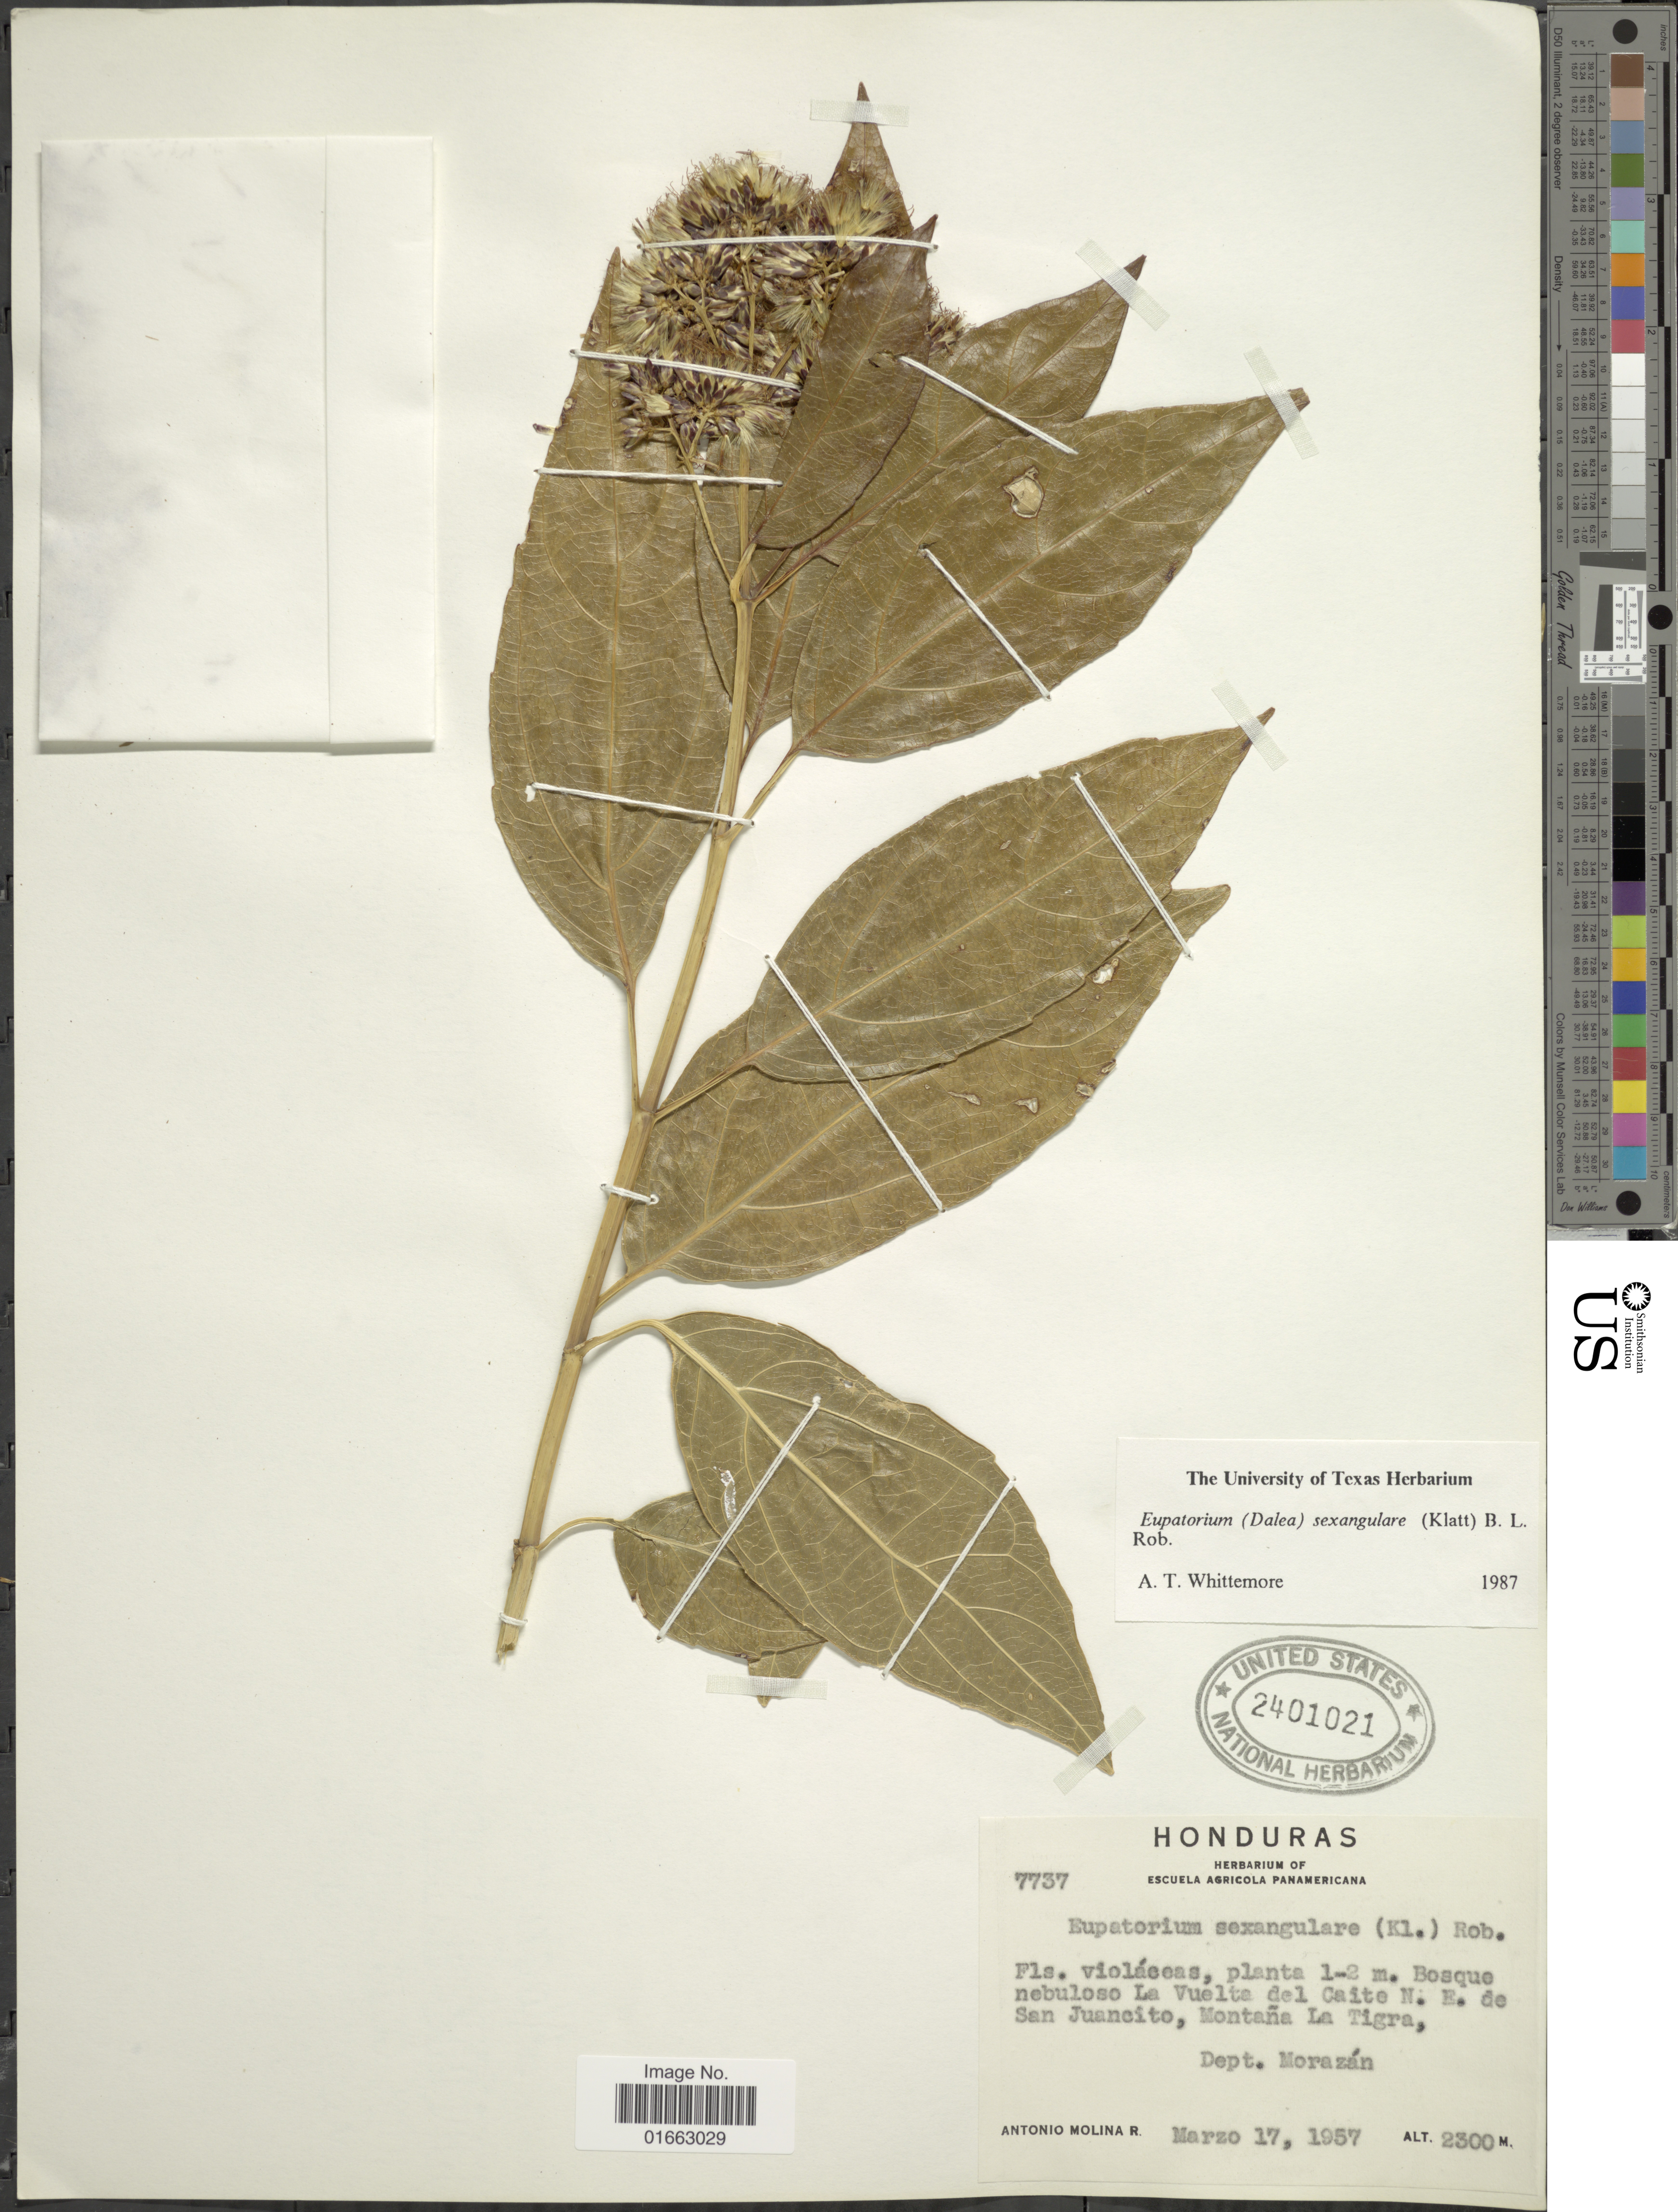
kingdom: Plantae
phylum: Tracheophyta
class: Magnoliopsida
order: Asterales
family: Asteraceae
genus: Critonia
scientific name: Critonia sexangularis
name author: (Klatt) R.M. King & H. Rob.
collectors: A. Molina R.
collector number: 7737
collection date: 1957-03-17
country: Honduras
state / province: Fco. Morazán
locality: Bosque nebuloso La Vuelte del Caite N.E. de San Juancito, Montaña La Tigra, Dept. Morazán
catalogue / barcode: US 2401021